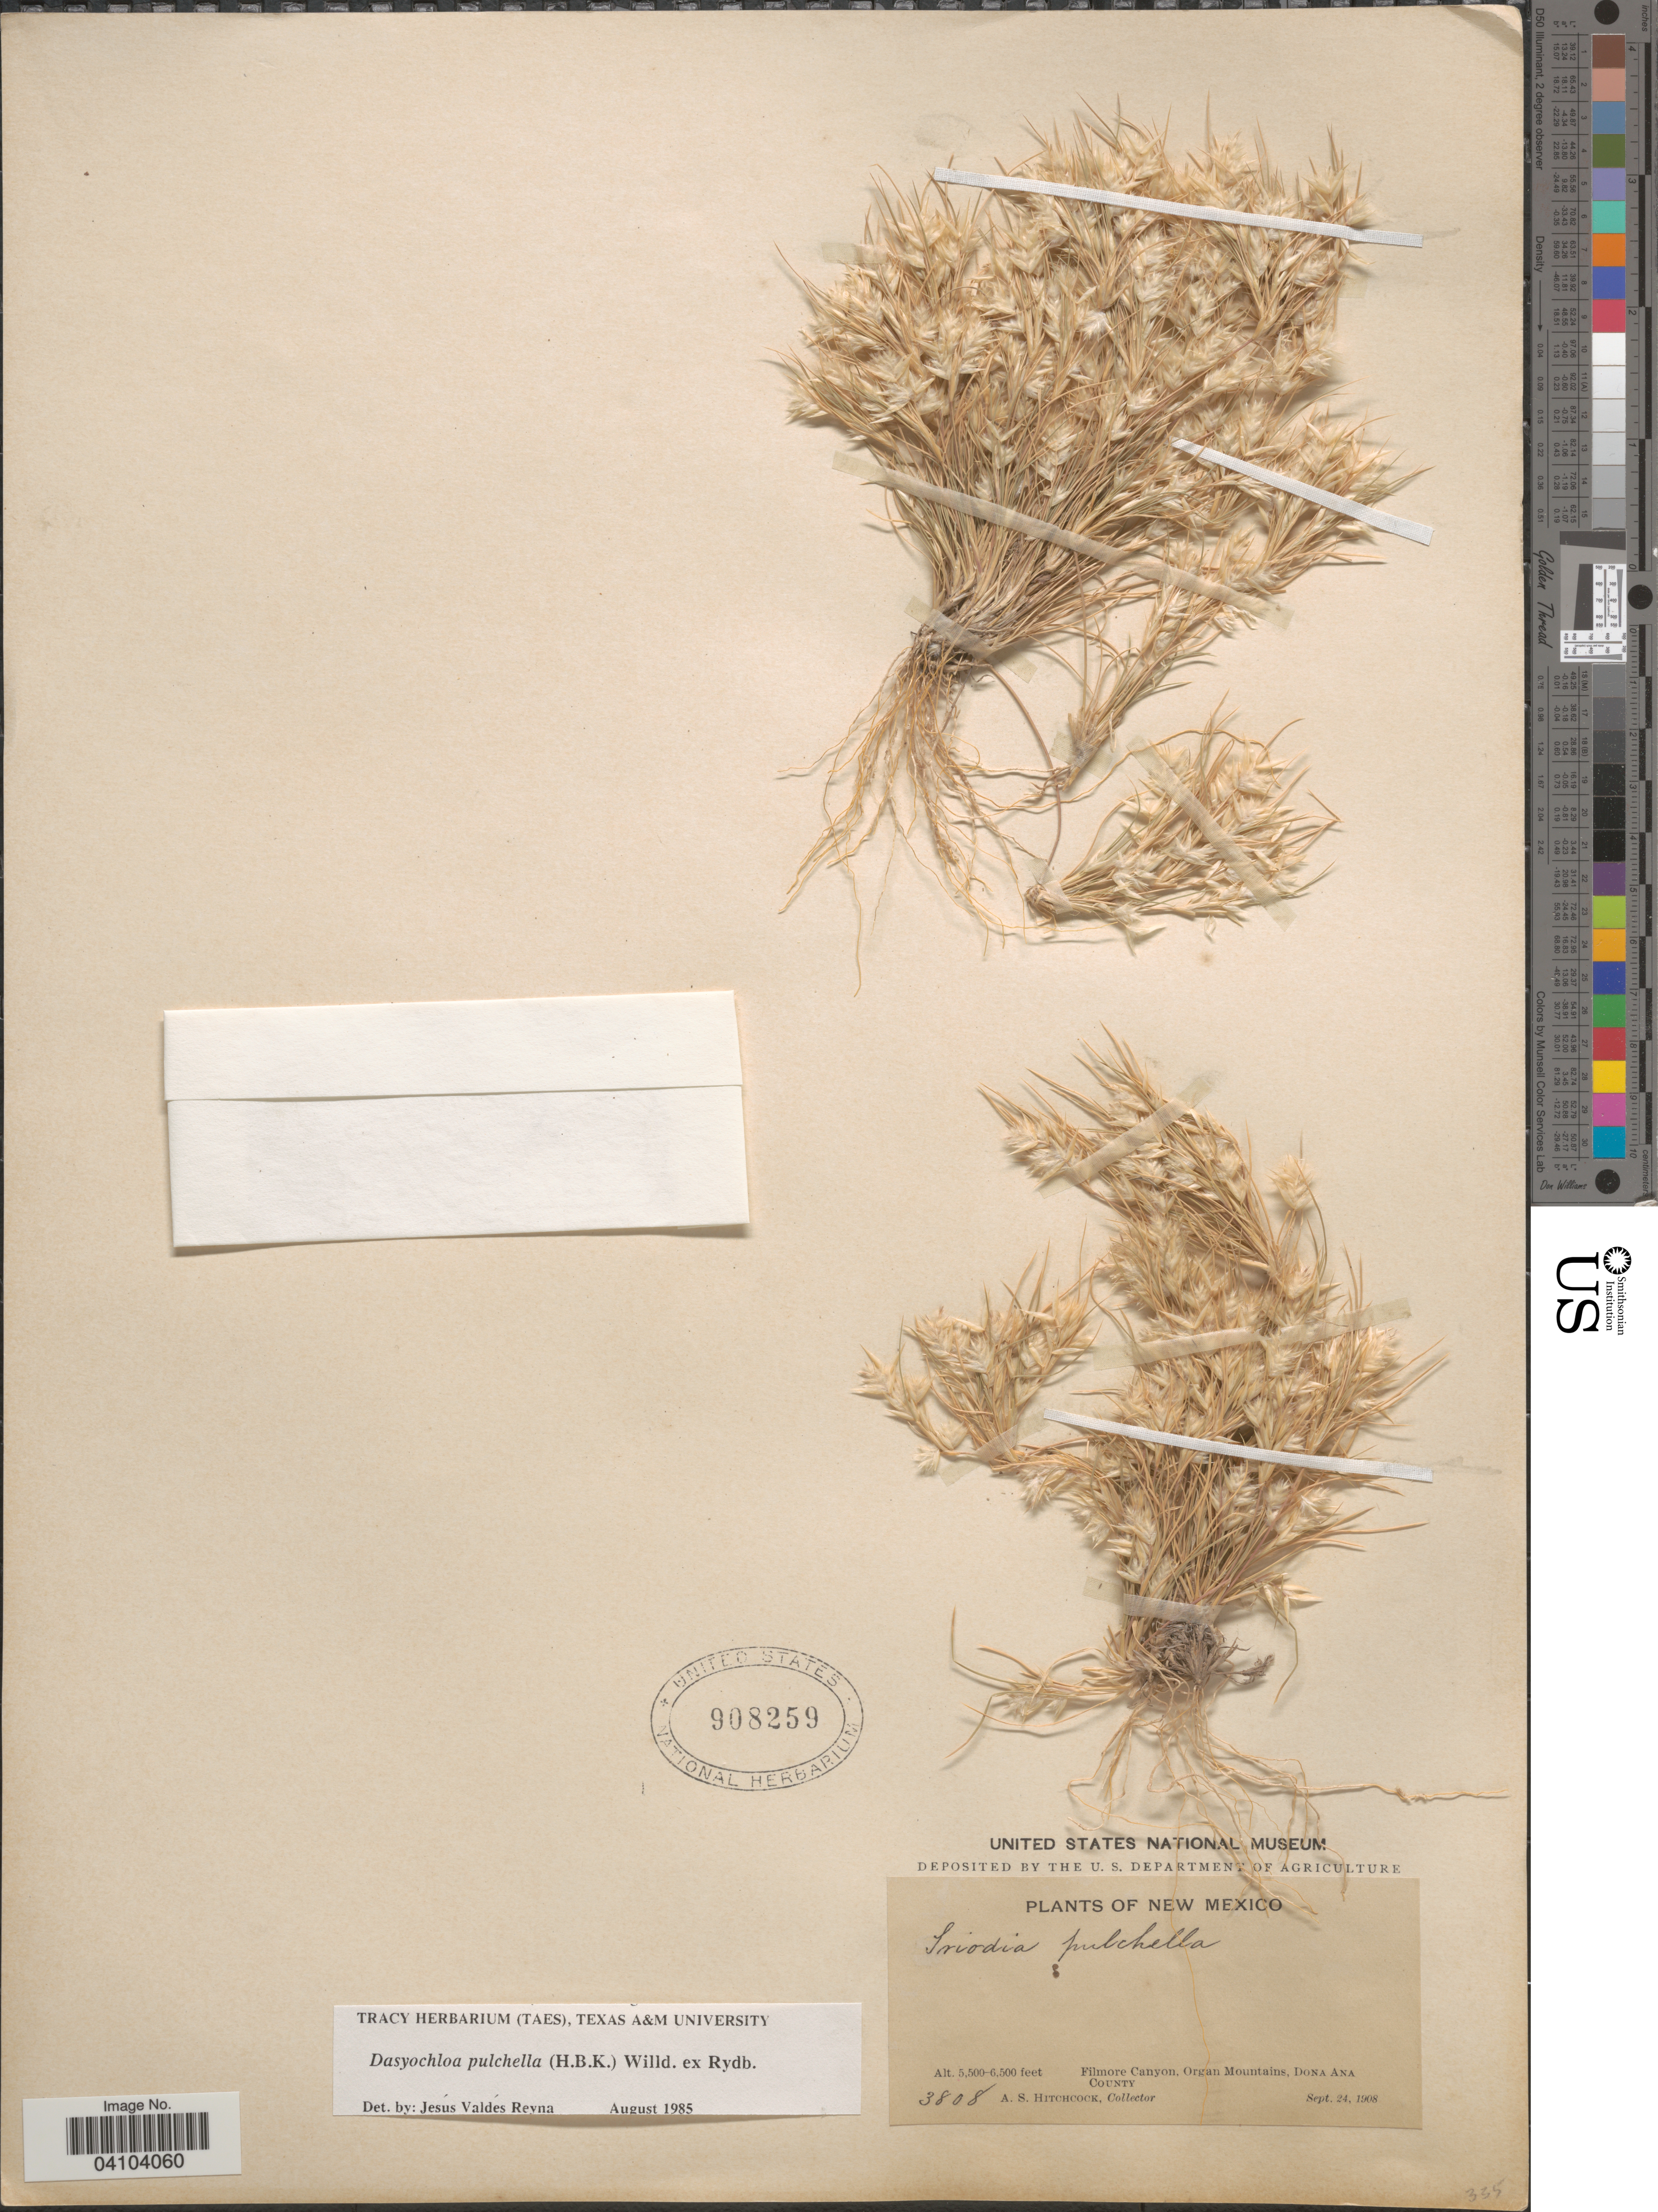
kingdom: Plantae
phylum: Tracheophyta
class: Liliopsida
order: Poales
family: Poaceae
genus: Dasyochloa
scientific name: Dasyochloa pulchella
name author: (Kunth) Willd. ex Rydb.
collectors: A. S. Hitchcock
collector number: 3808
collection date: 1908-09-24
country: United States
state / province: New Mexico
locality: Filmore Canyon, Organ Mountains, Dona Ana County.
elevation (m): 1676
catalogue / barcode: US 908259